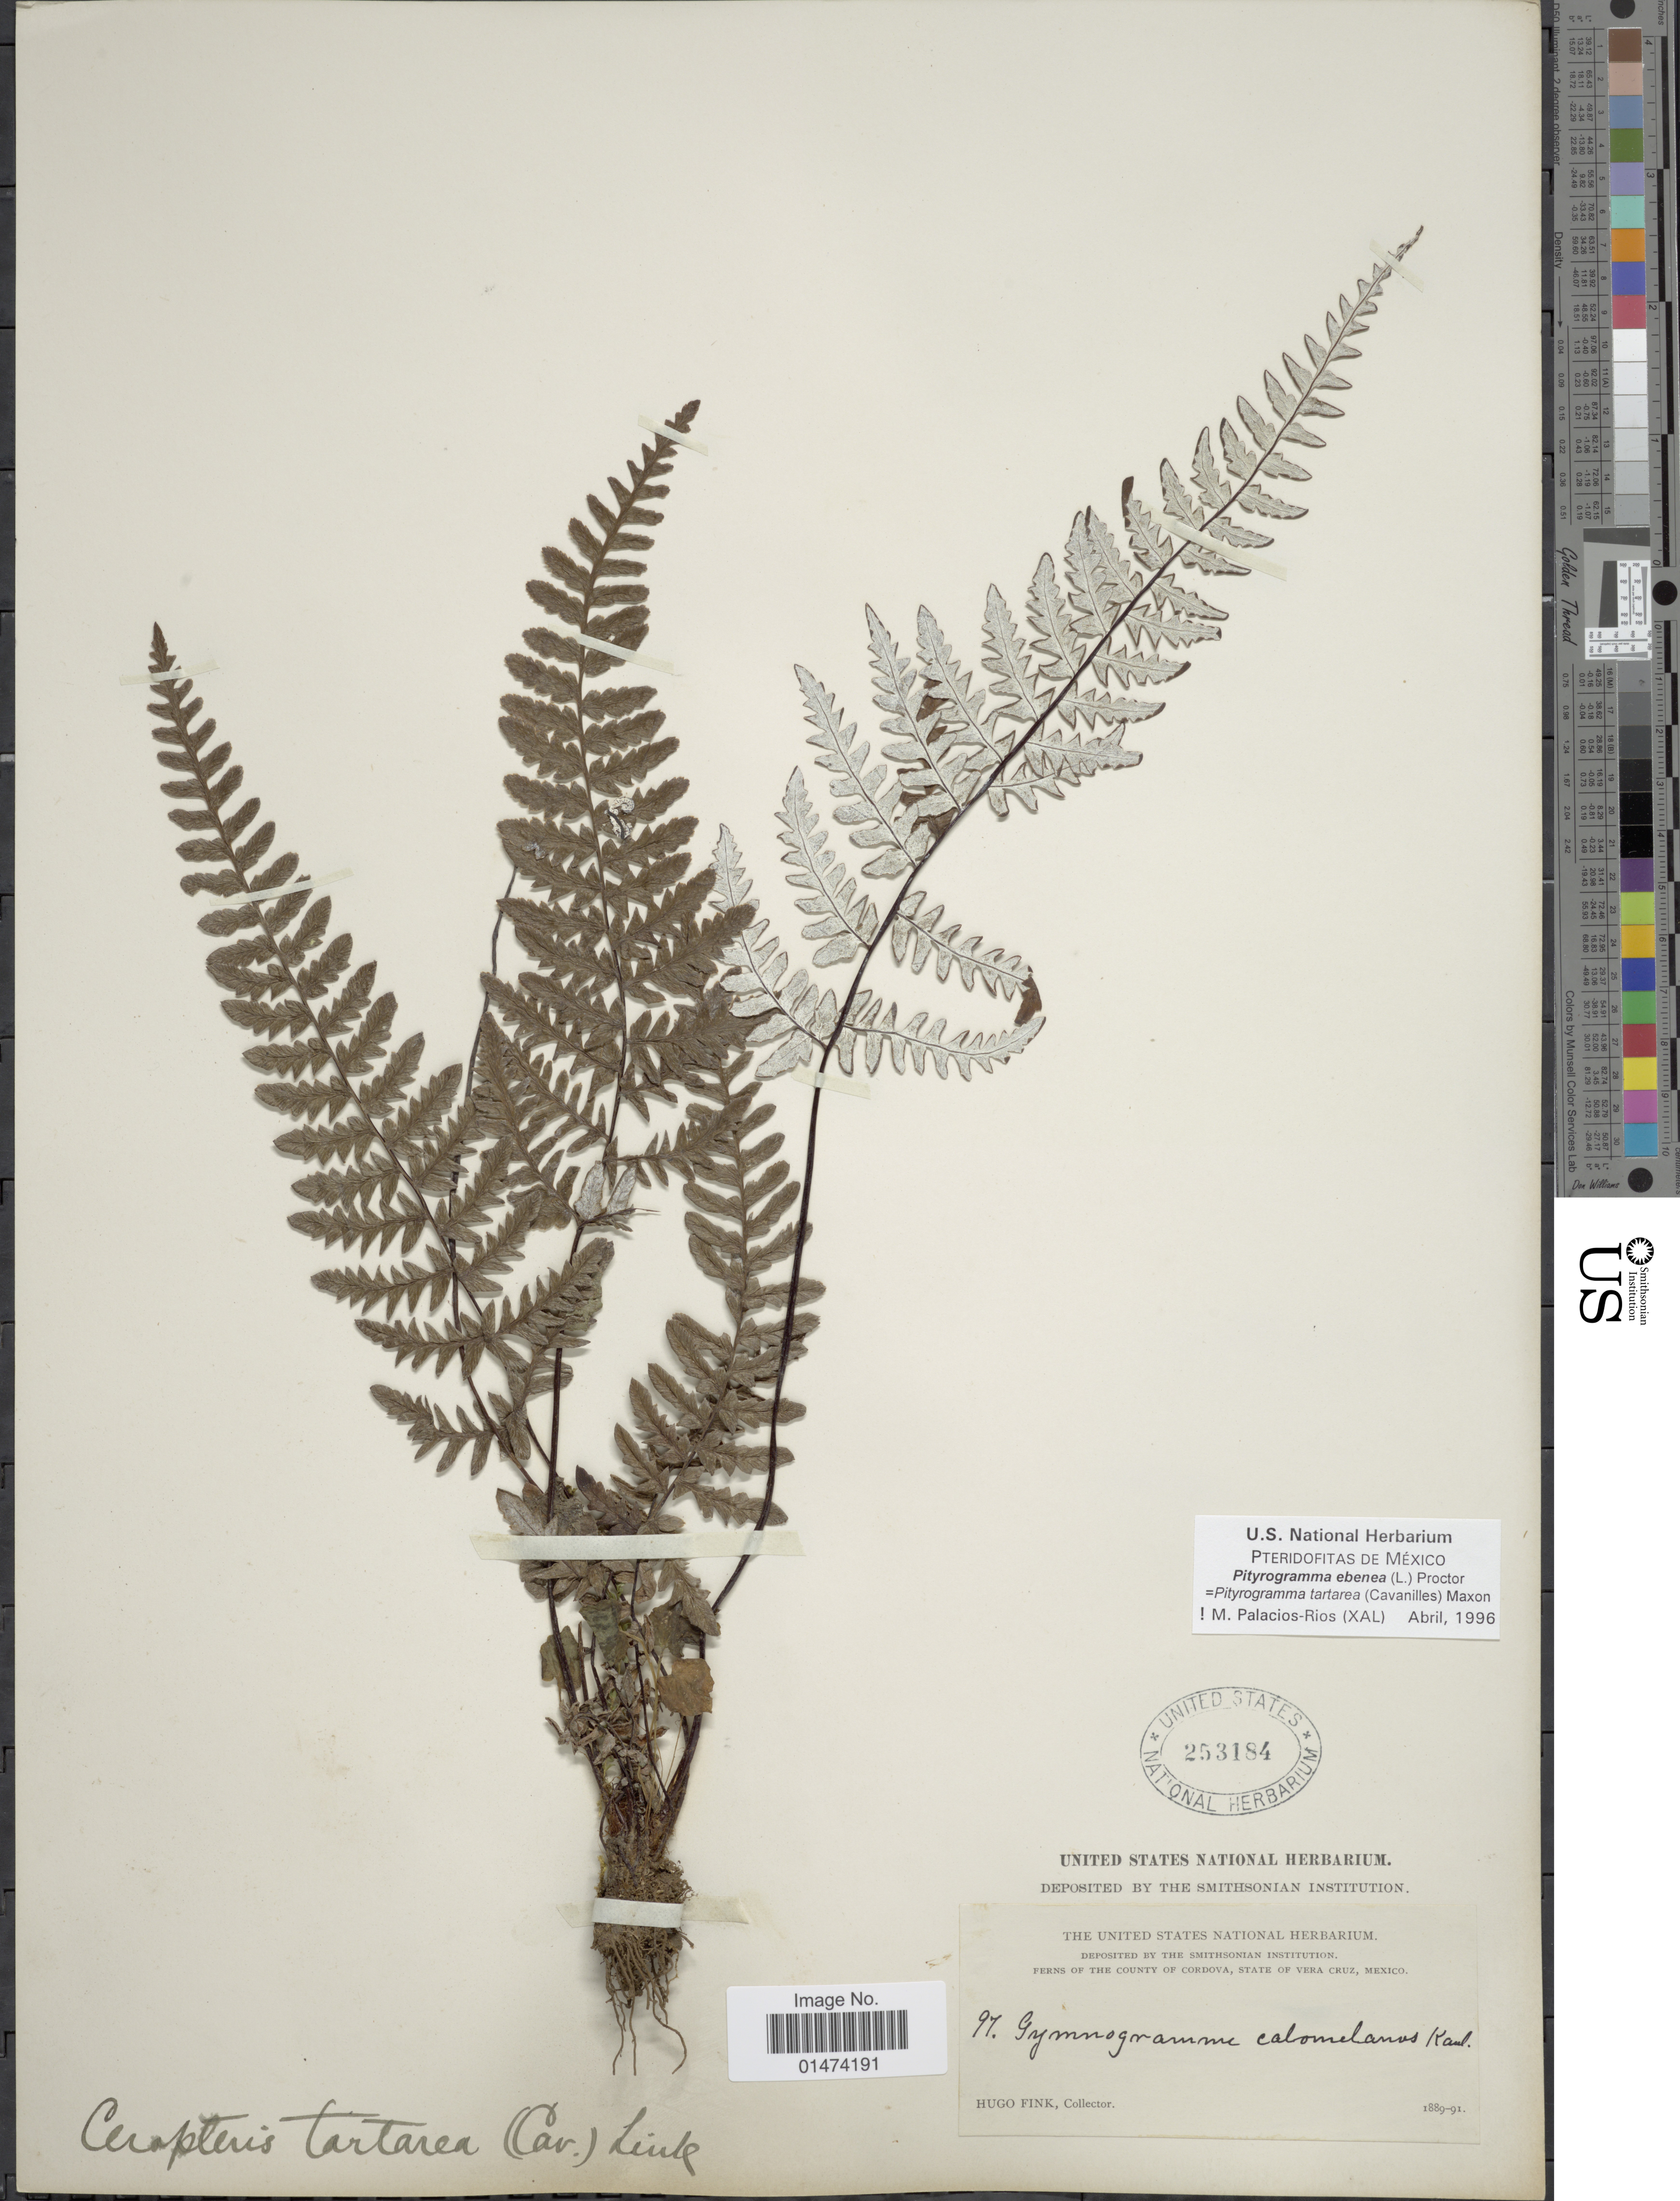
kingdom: Plantae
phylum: Tracheophyta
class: Polypodiopsida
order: Polypodiales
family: Pteridaceae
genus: Pityrogramma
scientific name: Pityrogramma tartarea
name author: (Cav.) Maxon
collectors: H. Fink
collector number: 97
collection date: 1889/1891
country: Mexico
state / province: Veracruz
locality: Ferns of the county of Cordoya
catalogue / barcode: US 253184